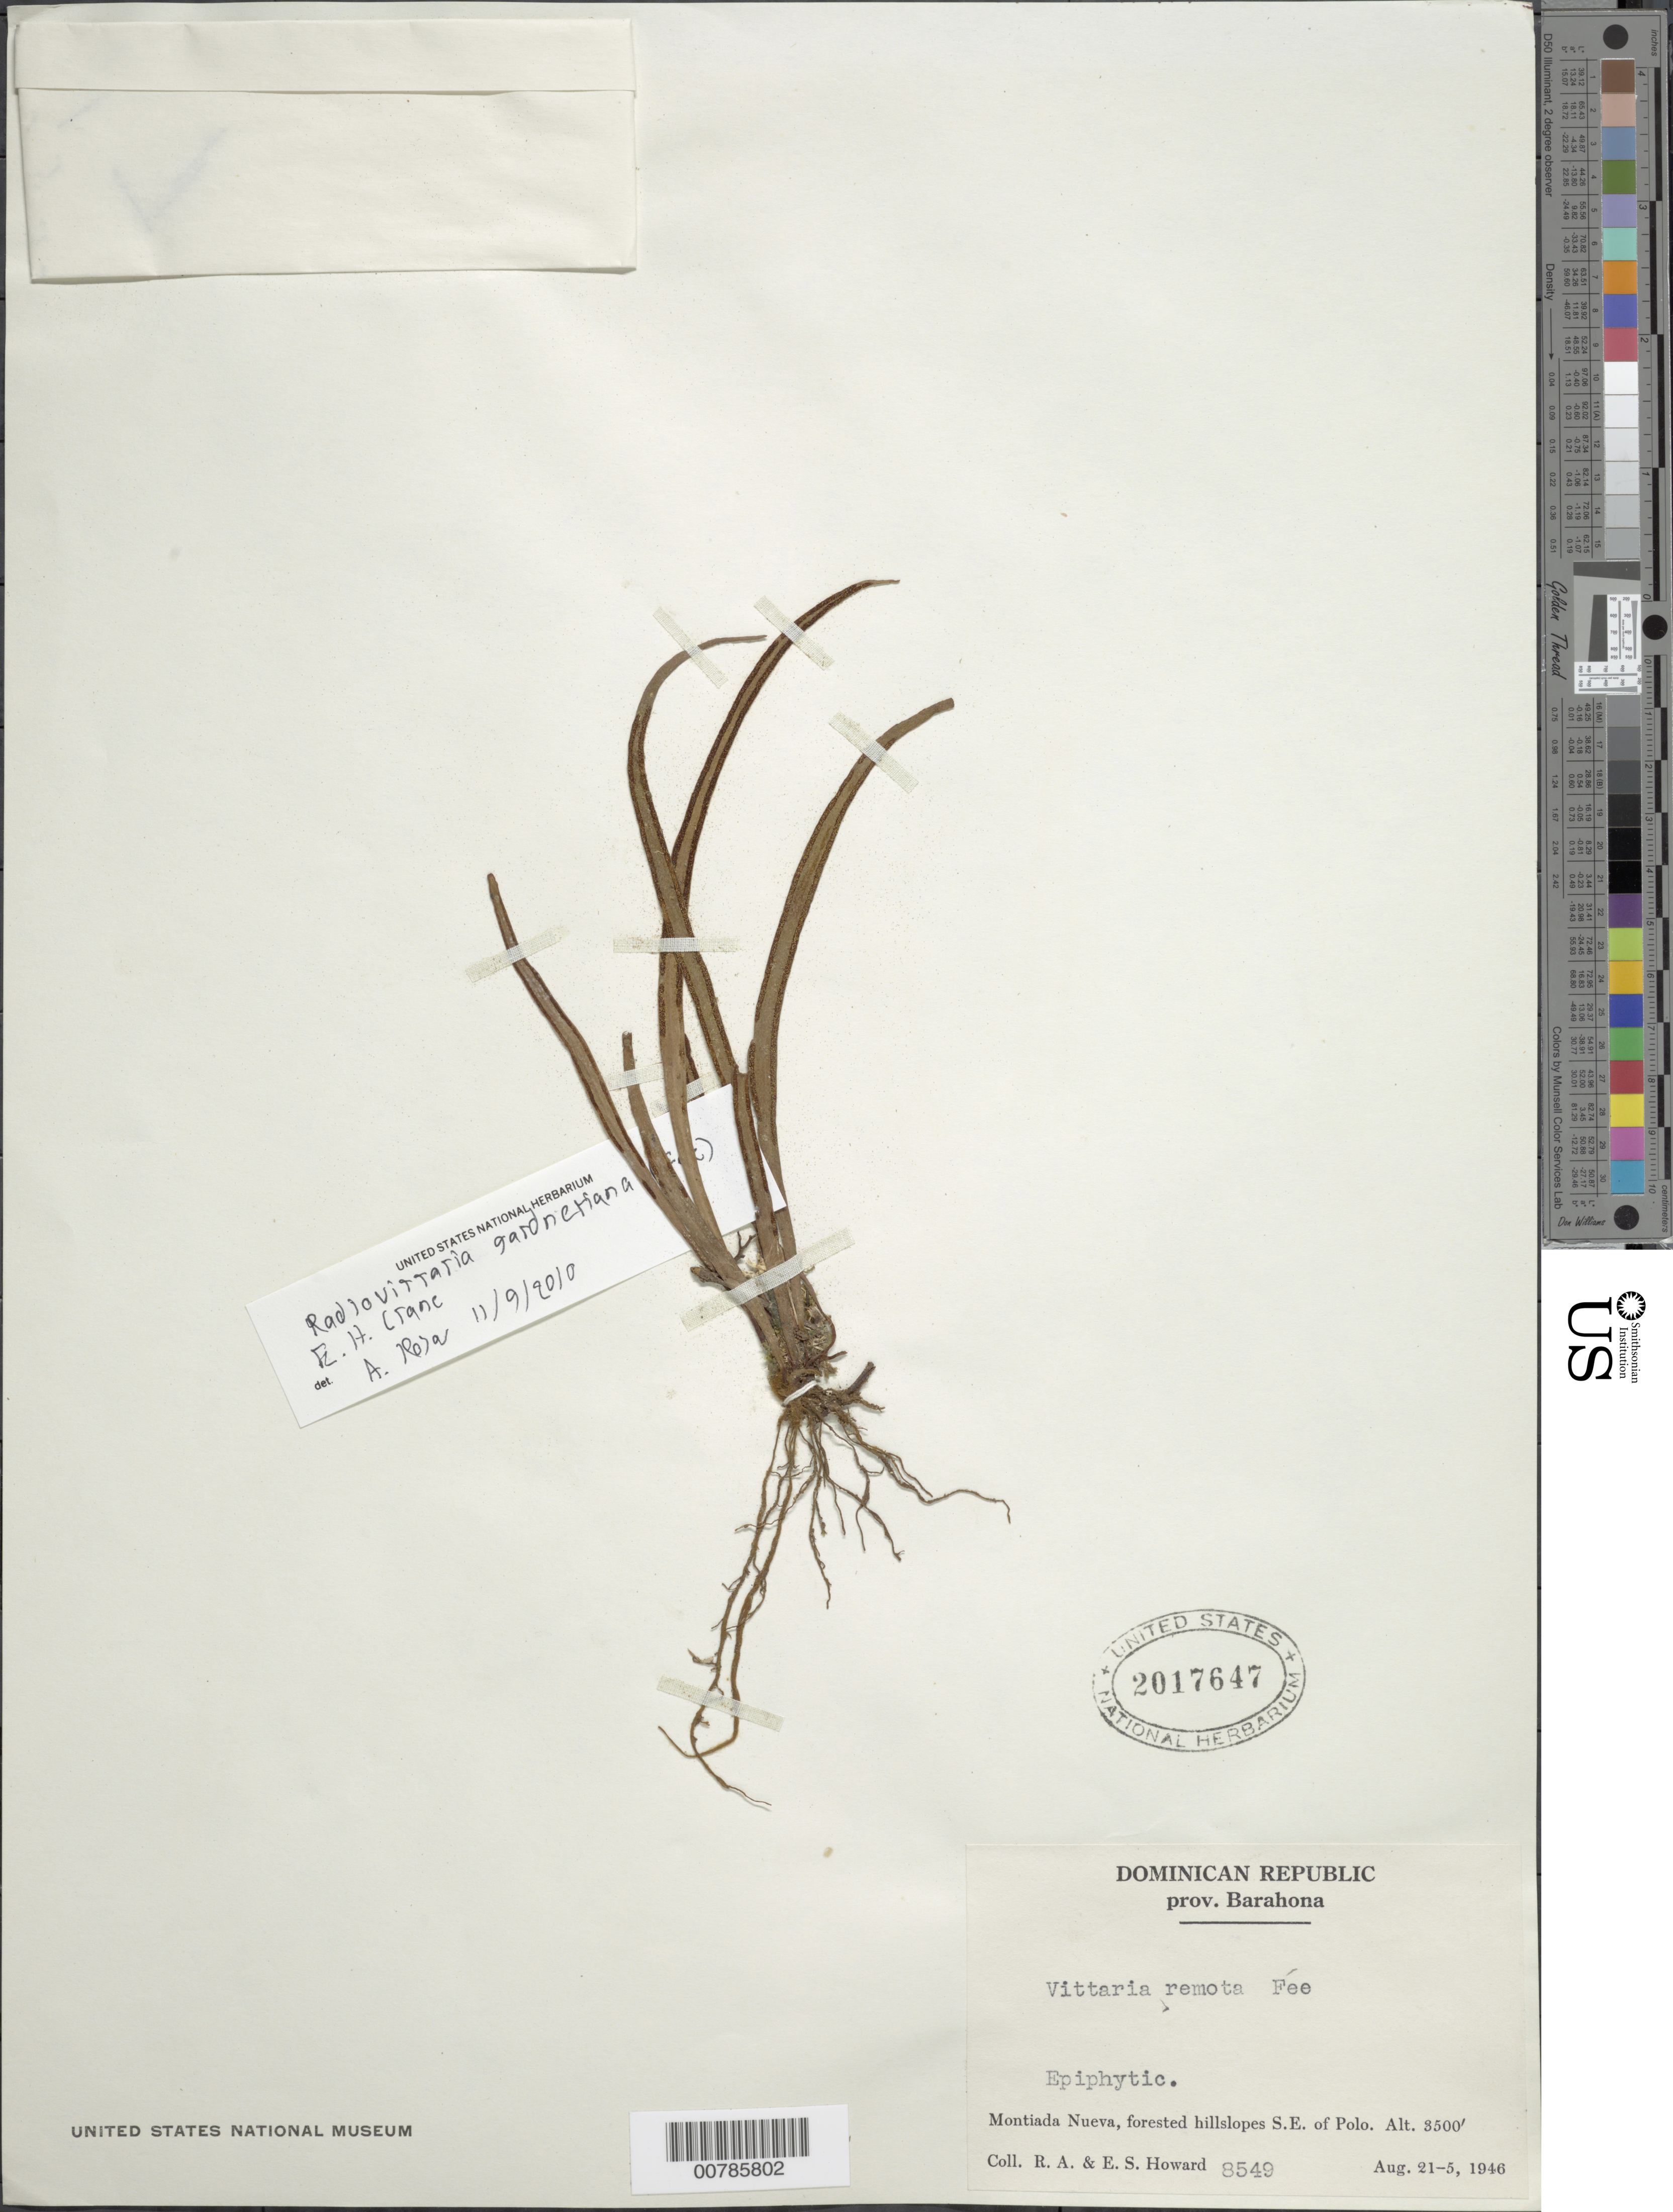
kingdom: Plantae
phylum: Tracheophyta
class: Polypodiopsida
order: Polypodiales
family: Pteridaceae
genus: Radiovittaria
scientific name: Radiovittaria gardneriana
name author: (Fée) E.H. Crane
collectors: R. A. Howard & E. S. Howard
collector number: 8549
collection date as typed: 21 Aug 1946 25 Aug 1946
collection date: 1946-08-21/1946-08-25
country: Dominican Republic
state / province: Barahona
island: Hispaniola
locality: Mntiada Nueva, SE of Polo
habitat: Forested hillslopes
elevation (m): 1067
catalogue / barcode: US 2017647